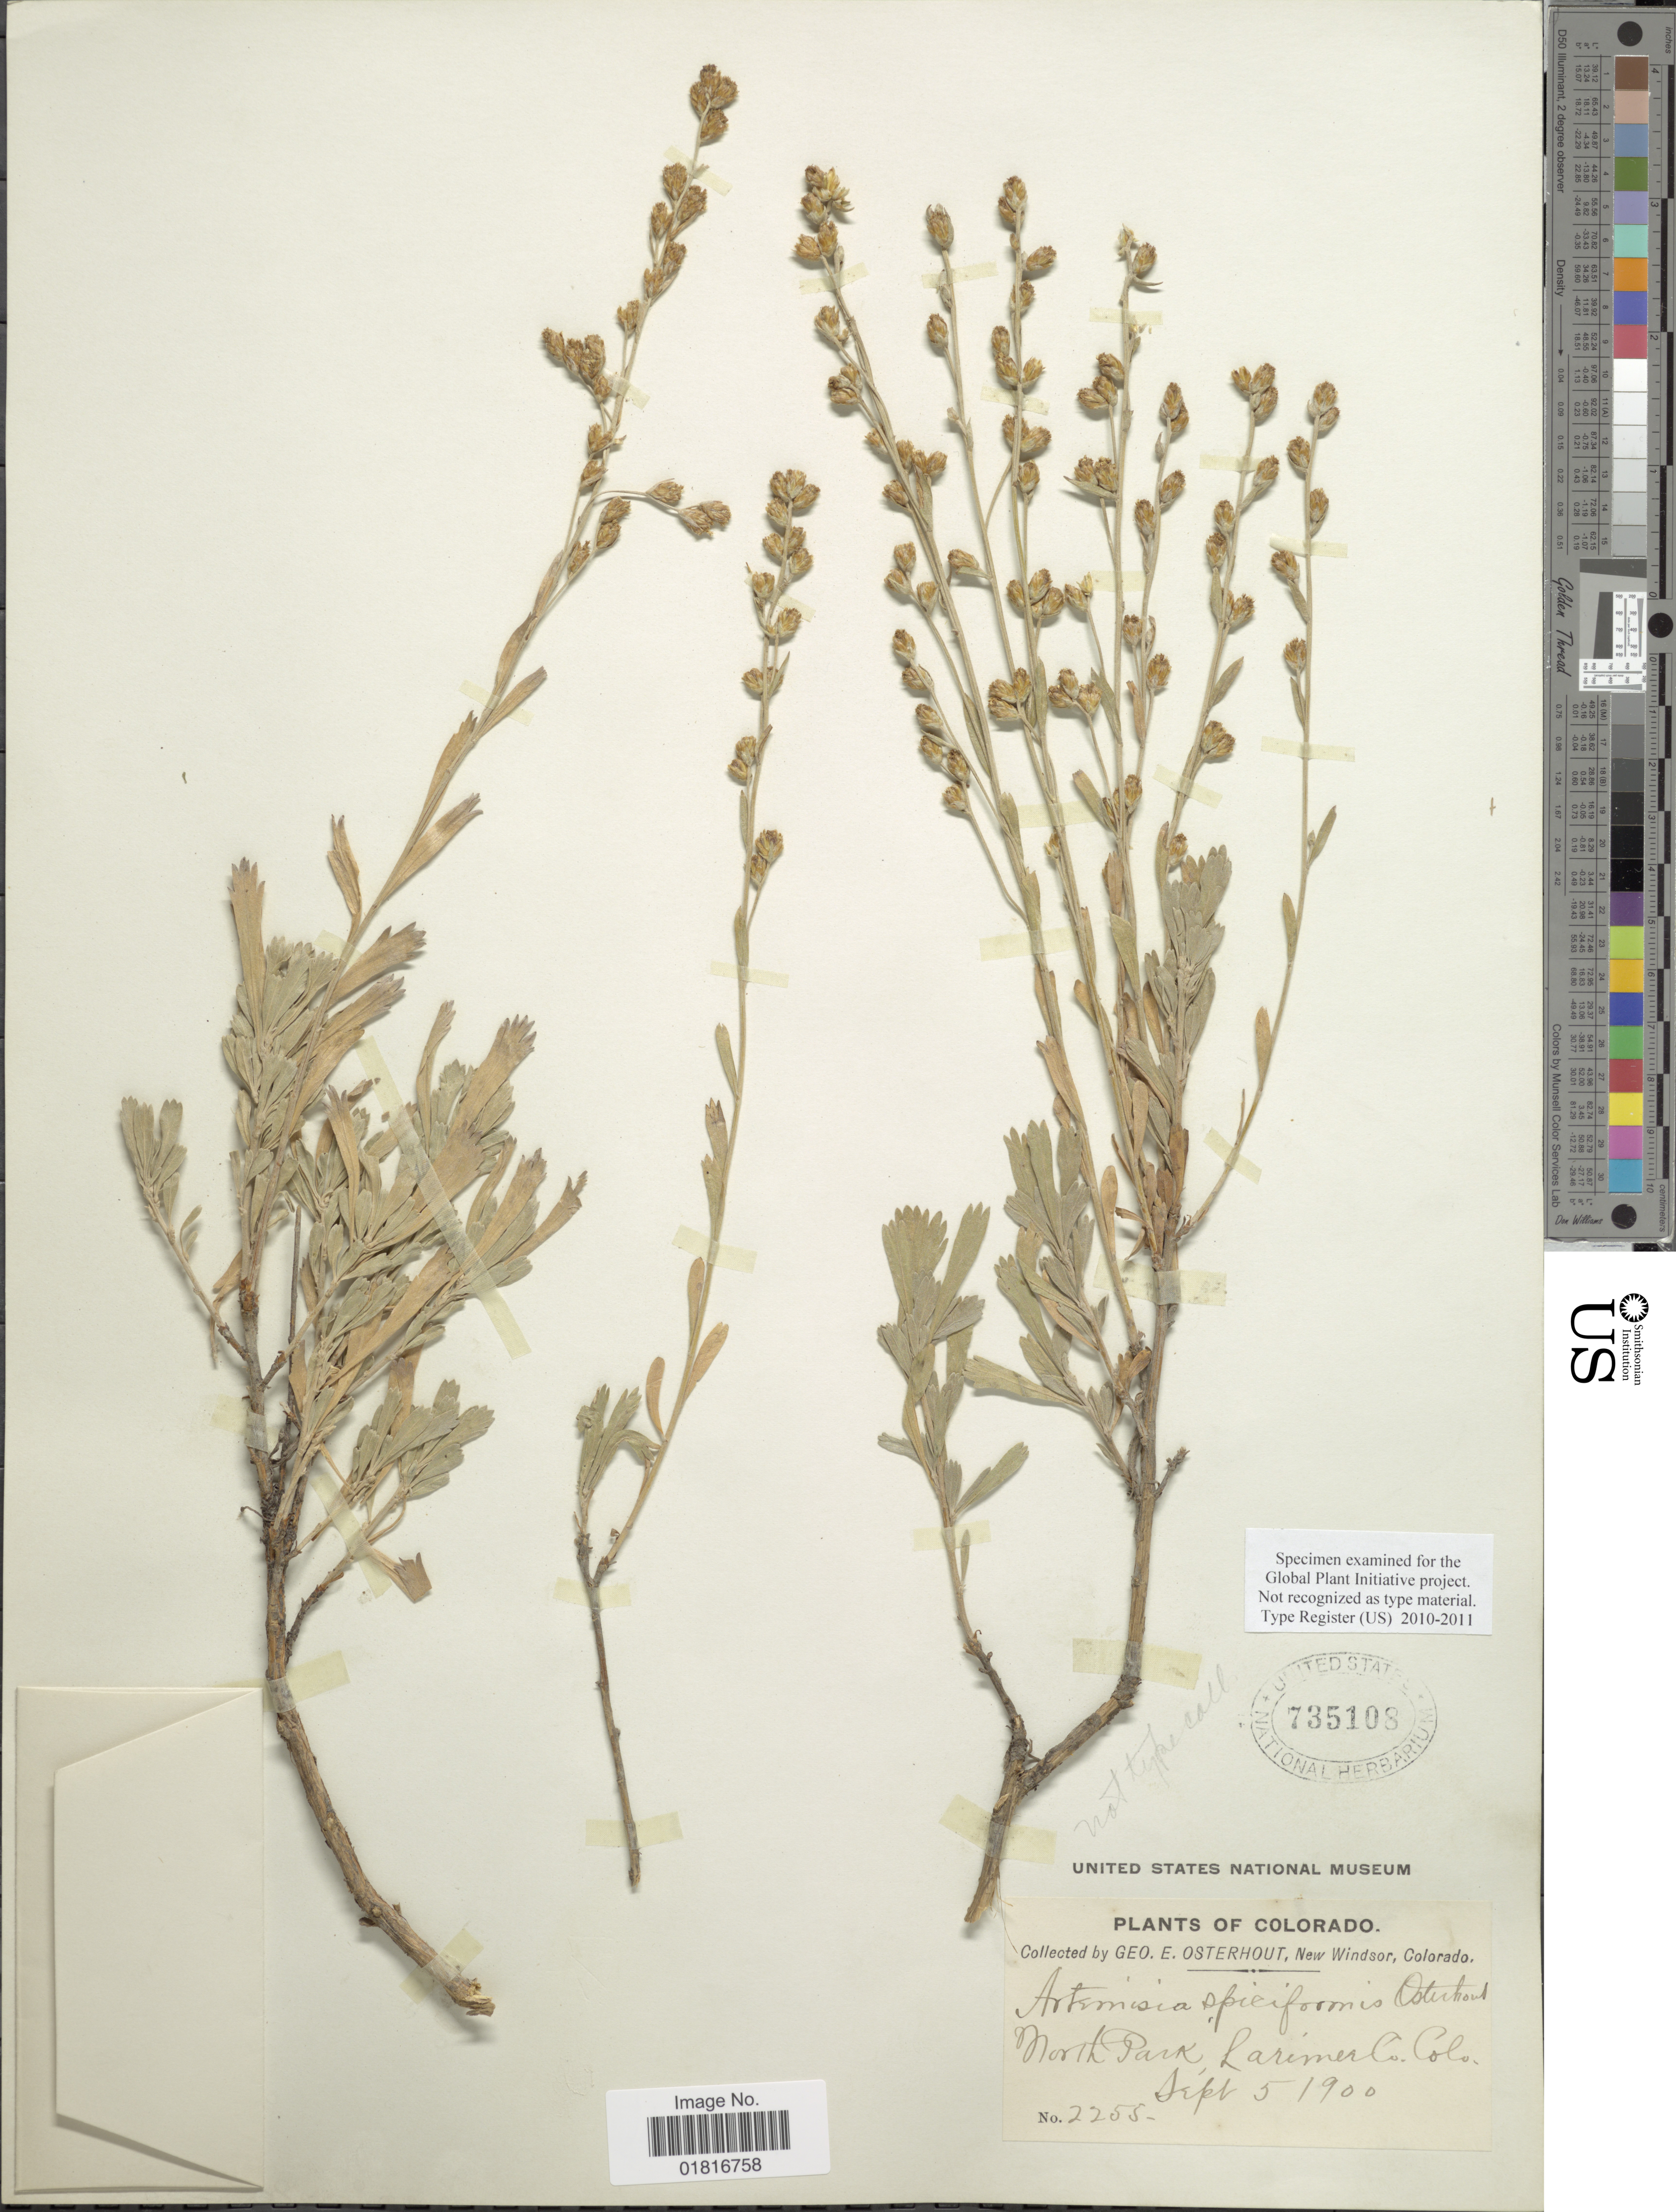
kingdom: Plantae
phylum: Tracheophyta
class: Magnoliopsida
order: Asterales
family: Asteraceae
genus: Artemisia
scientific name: Artemisia spiciformis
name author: Osterh.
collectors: G. Osterhout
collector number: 2255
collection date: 1900-09-05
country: United States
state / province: Colorado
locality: North Park, Larimer Co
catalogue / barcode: US 735108